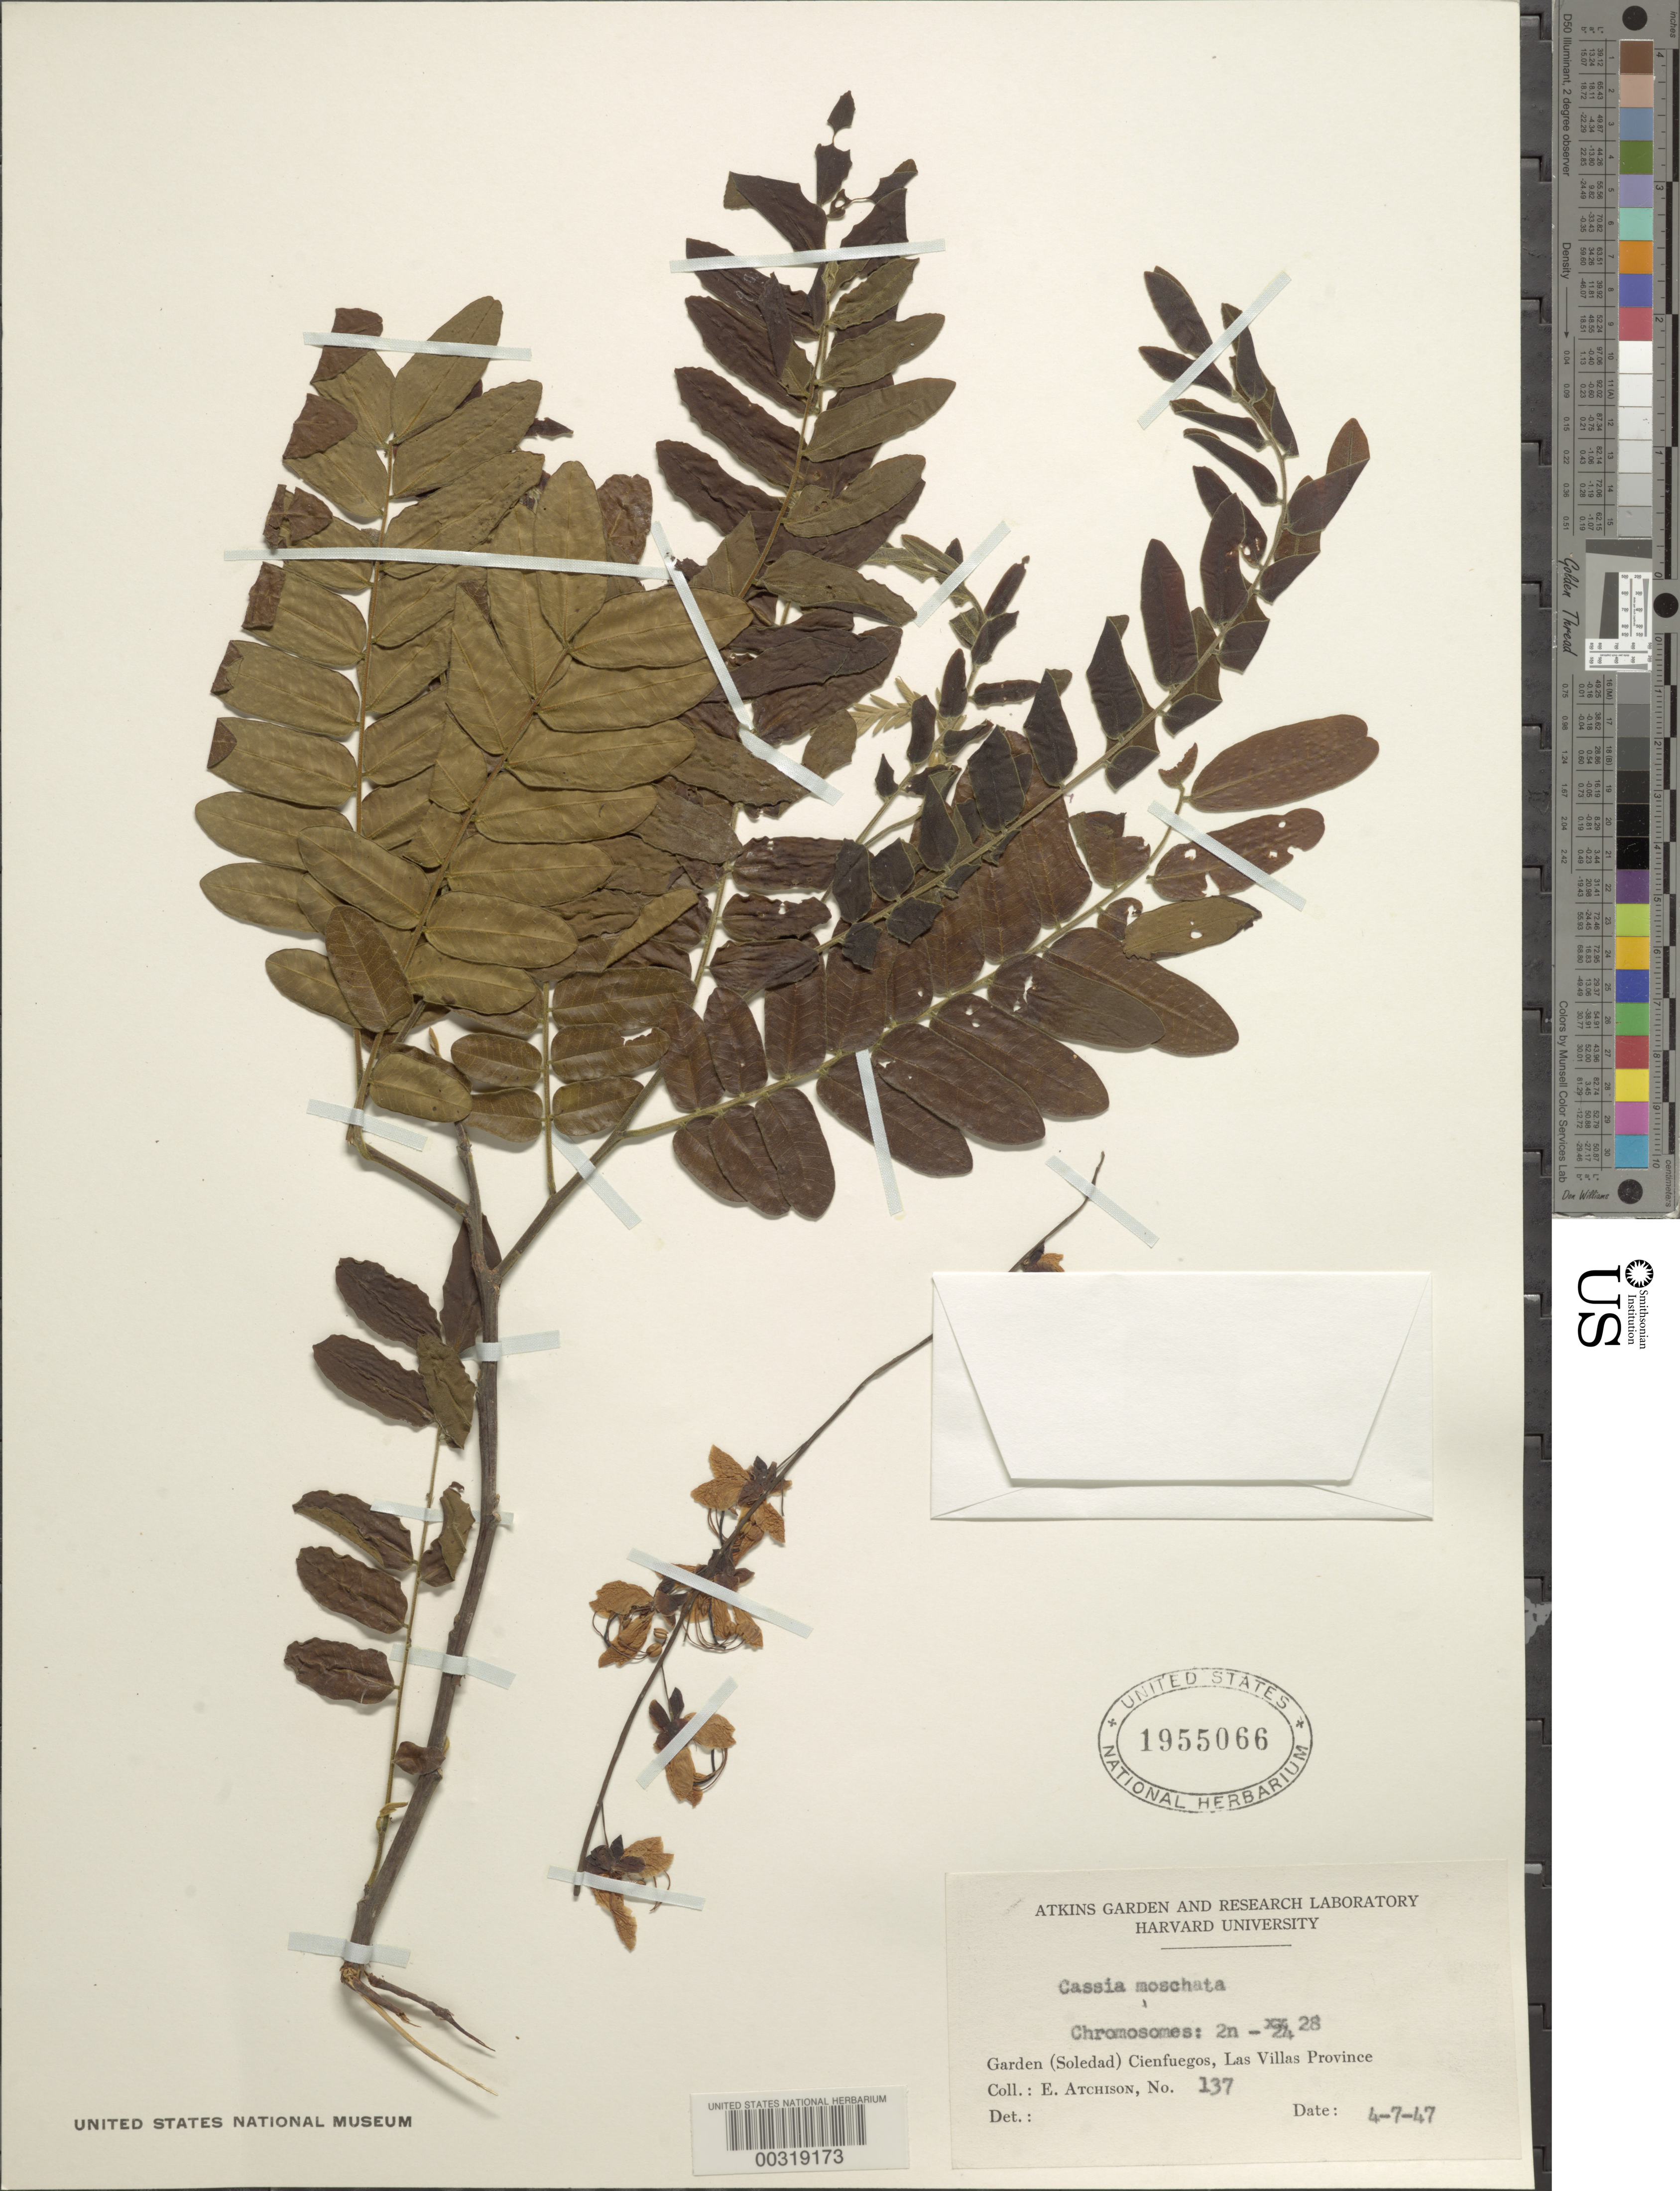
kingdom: Plantae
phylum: Tracheophyta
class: Magnoliopsida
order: Fabales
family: Fabaceae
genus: Cassia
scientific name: Cassia moschata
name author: Kunth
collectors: E. Atchison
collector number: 137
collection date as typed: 04 Jul 1947 or 07 Apr 1947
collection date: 1947-04-07 or 1947-07-04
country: Cuba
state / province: Las Villas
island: Greater Antilles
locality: Garden (soledad) cienfuegos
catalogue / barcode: US 1955066